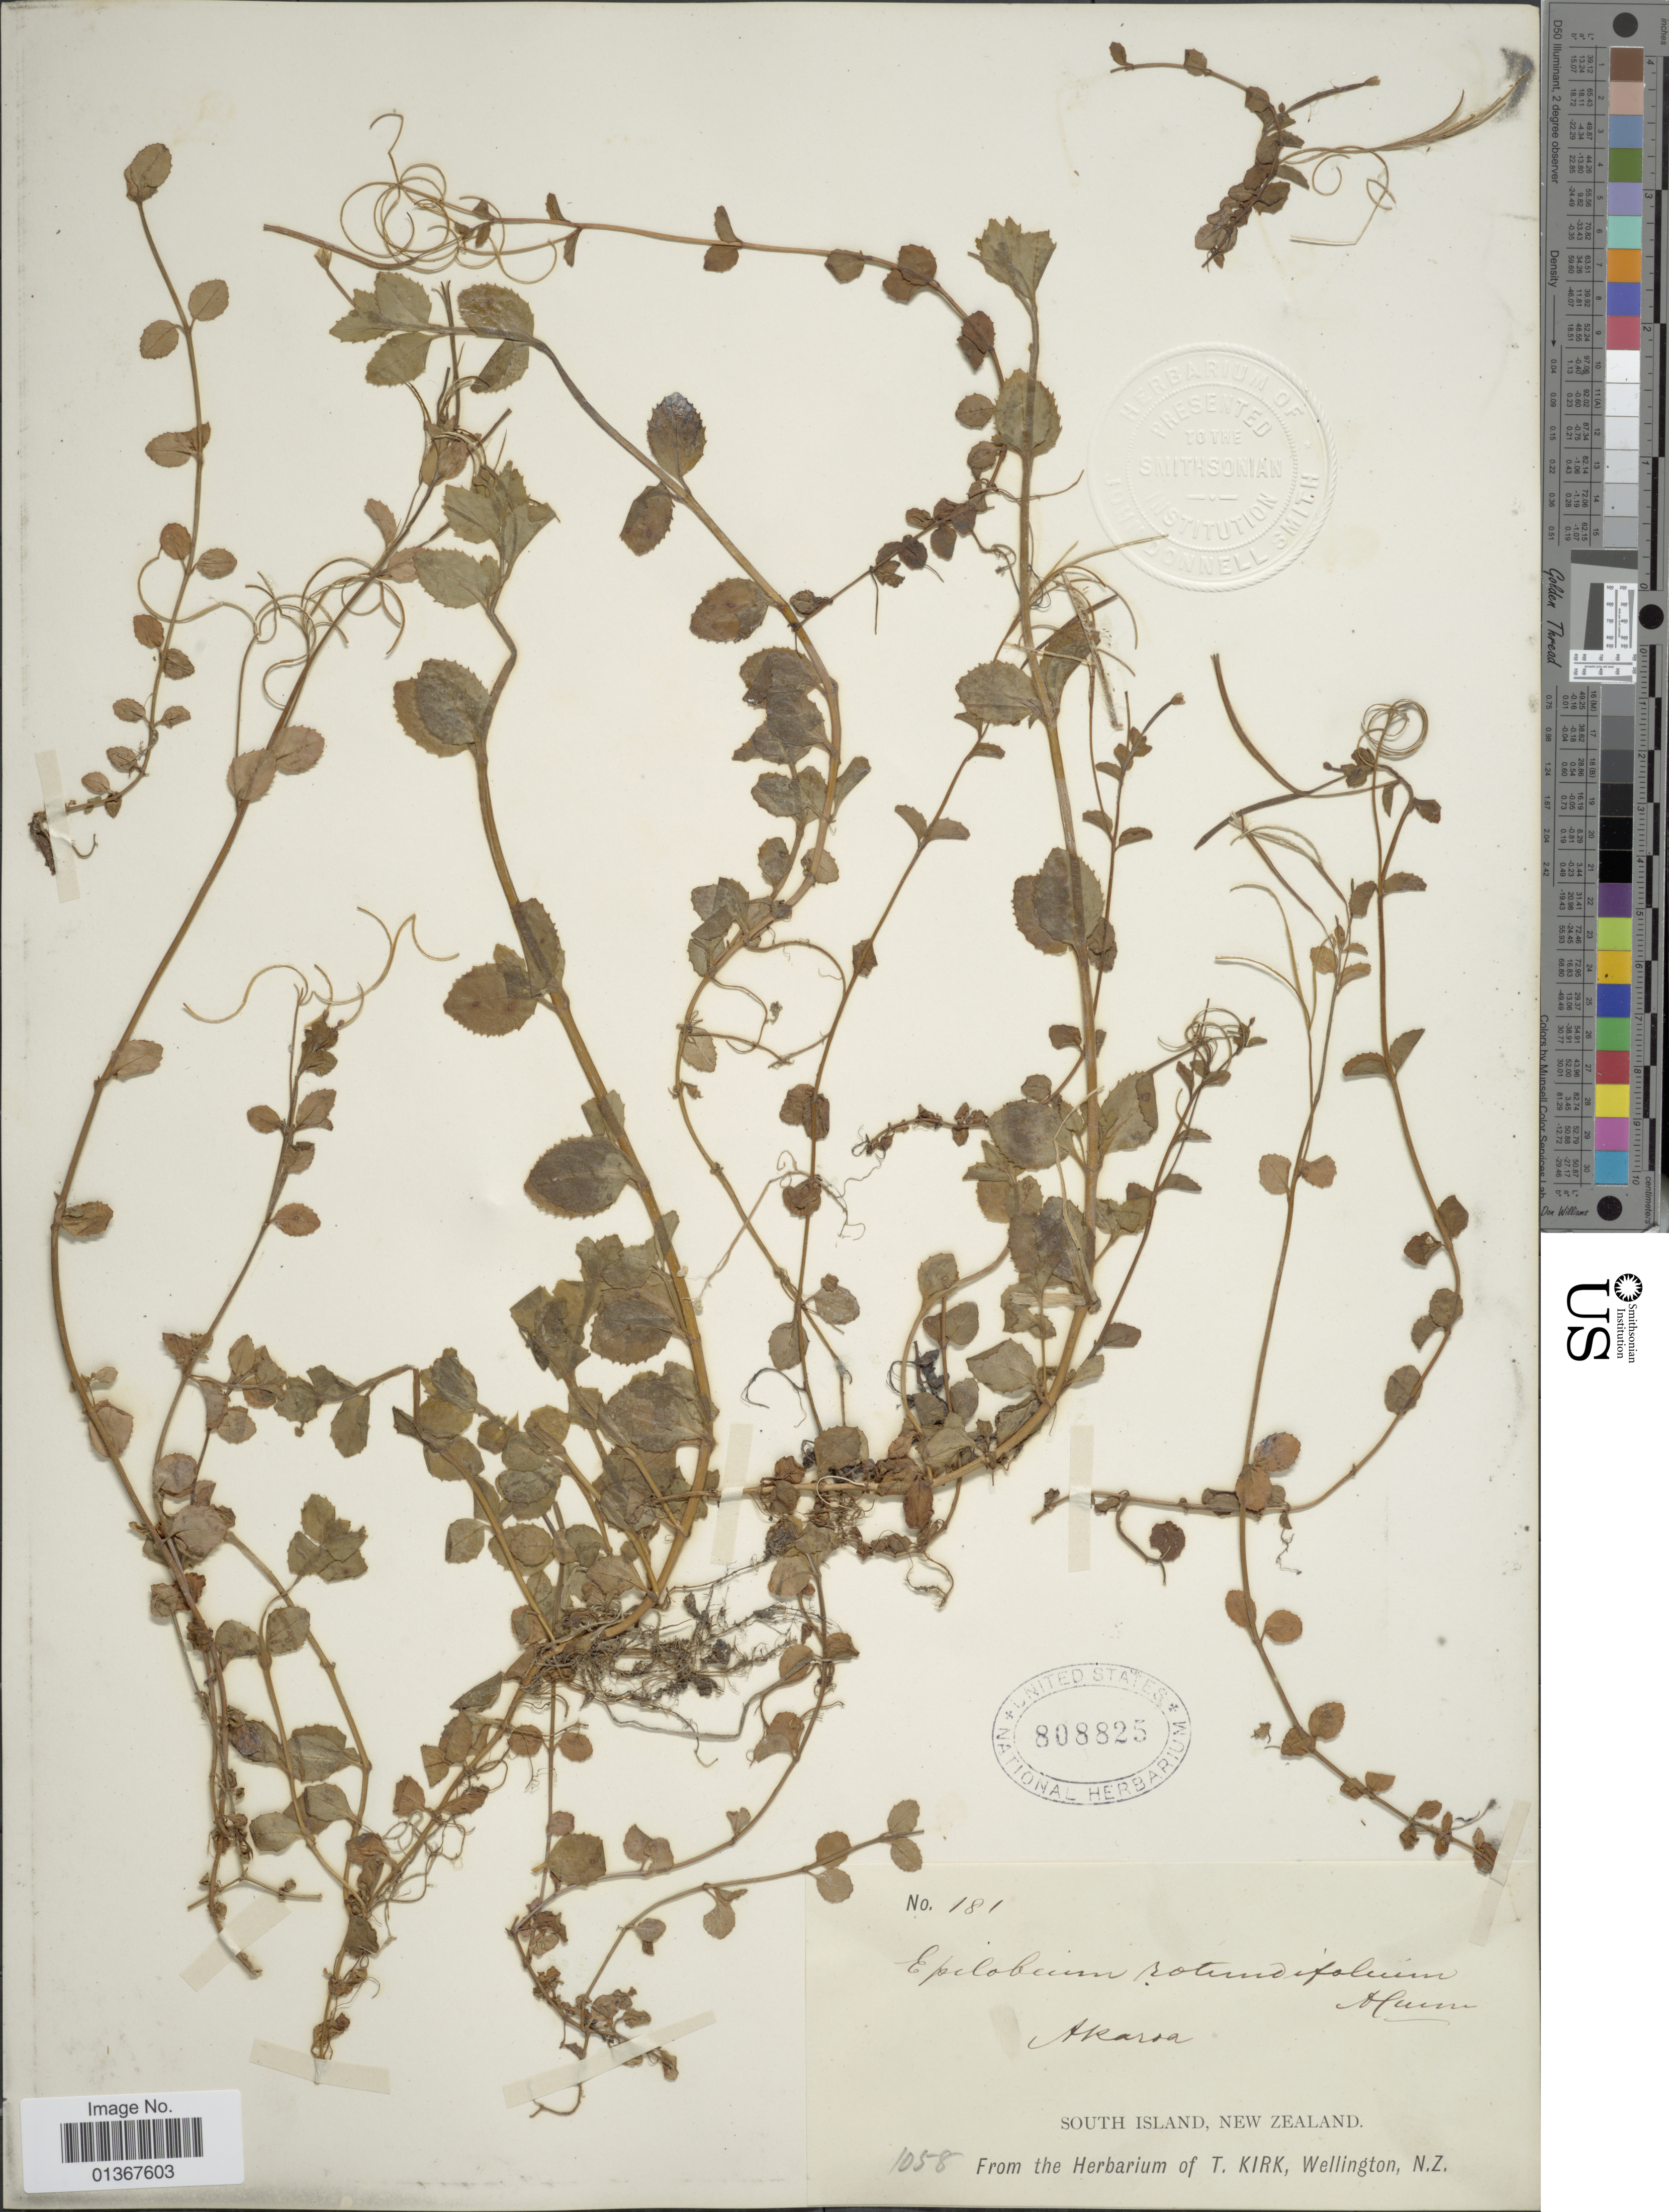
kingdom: Plantae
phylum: Tracheophyta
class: Magnoliopsida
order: Myrtales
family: Onagraceae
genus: Epilobium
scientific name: Epilobium rotundifolium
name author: G. Forst.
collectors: ex herb. T. Kirk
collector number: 181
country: New Zealand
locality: Akaroa. South Island.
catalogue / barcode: US 808825